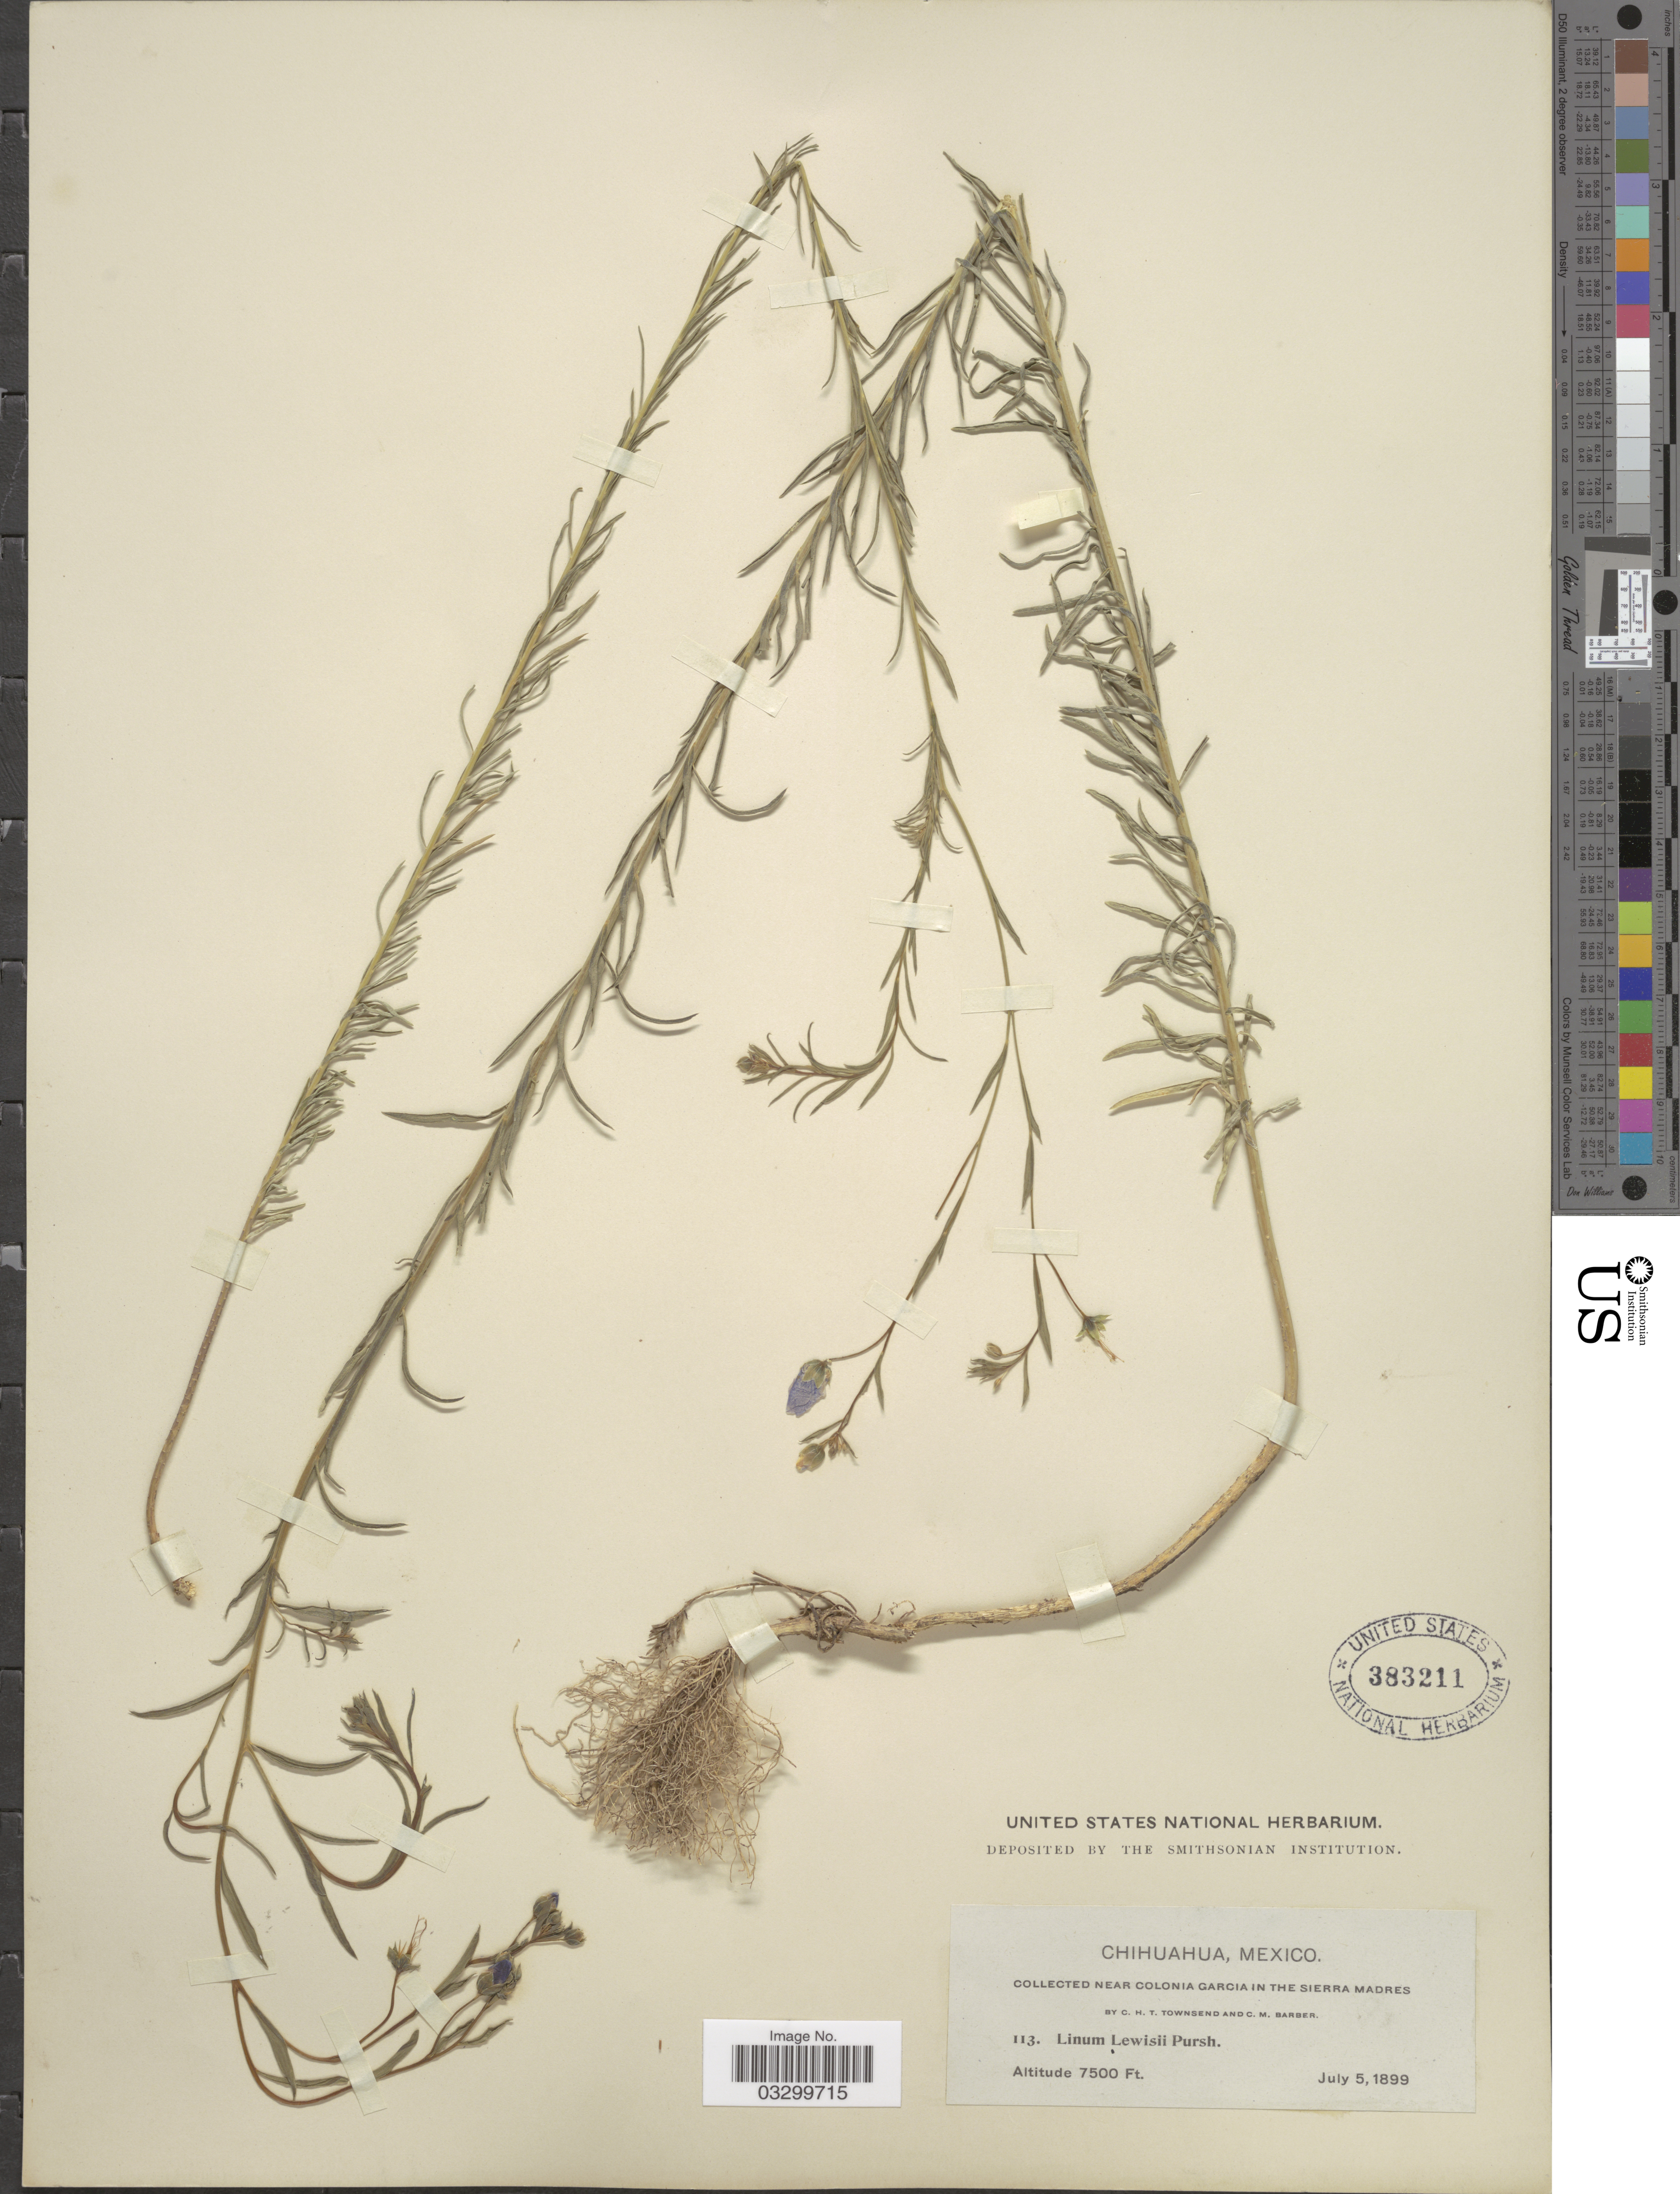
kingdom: Plantae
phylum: Tracheophyta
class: Magnoliopsida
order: Malpighiales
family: Linaceae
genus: Linum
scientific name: Linum lewisii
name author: Pursh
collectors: C. H. T. Townsend & C. Barber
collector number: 113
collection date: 1899-07-05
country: Mexico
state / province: Chihuahua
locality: Near Colonia Garcia in the Sierra Madres.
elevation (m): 2286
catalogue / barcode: US 383211